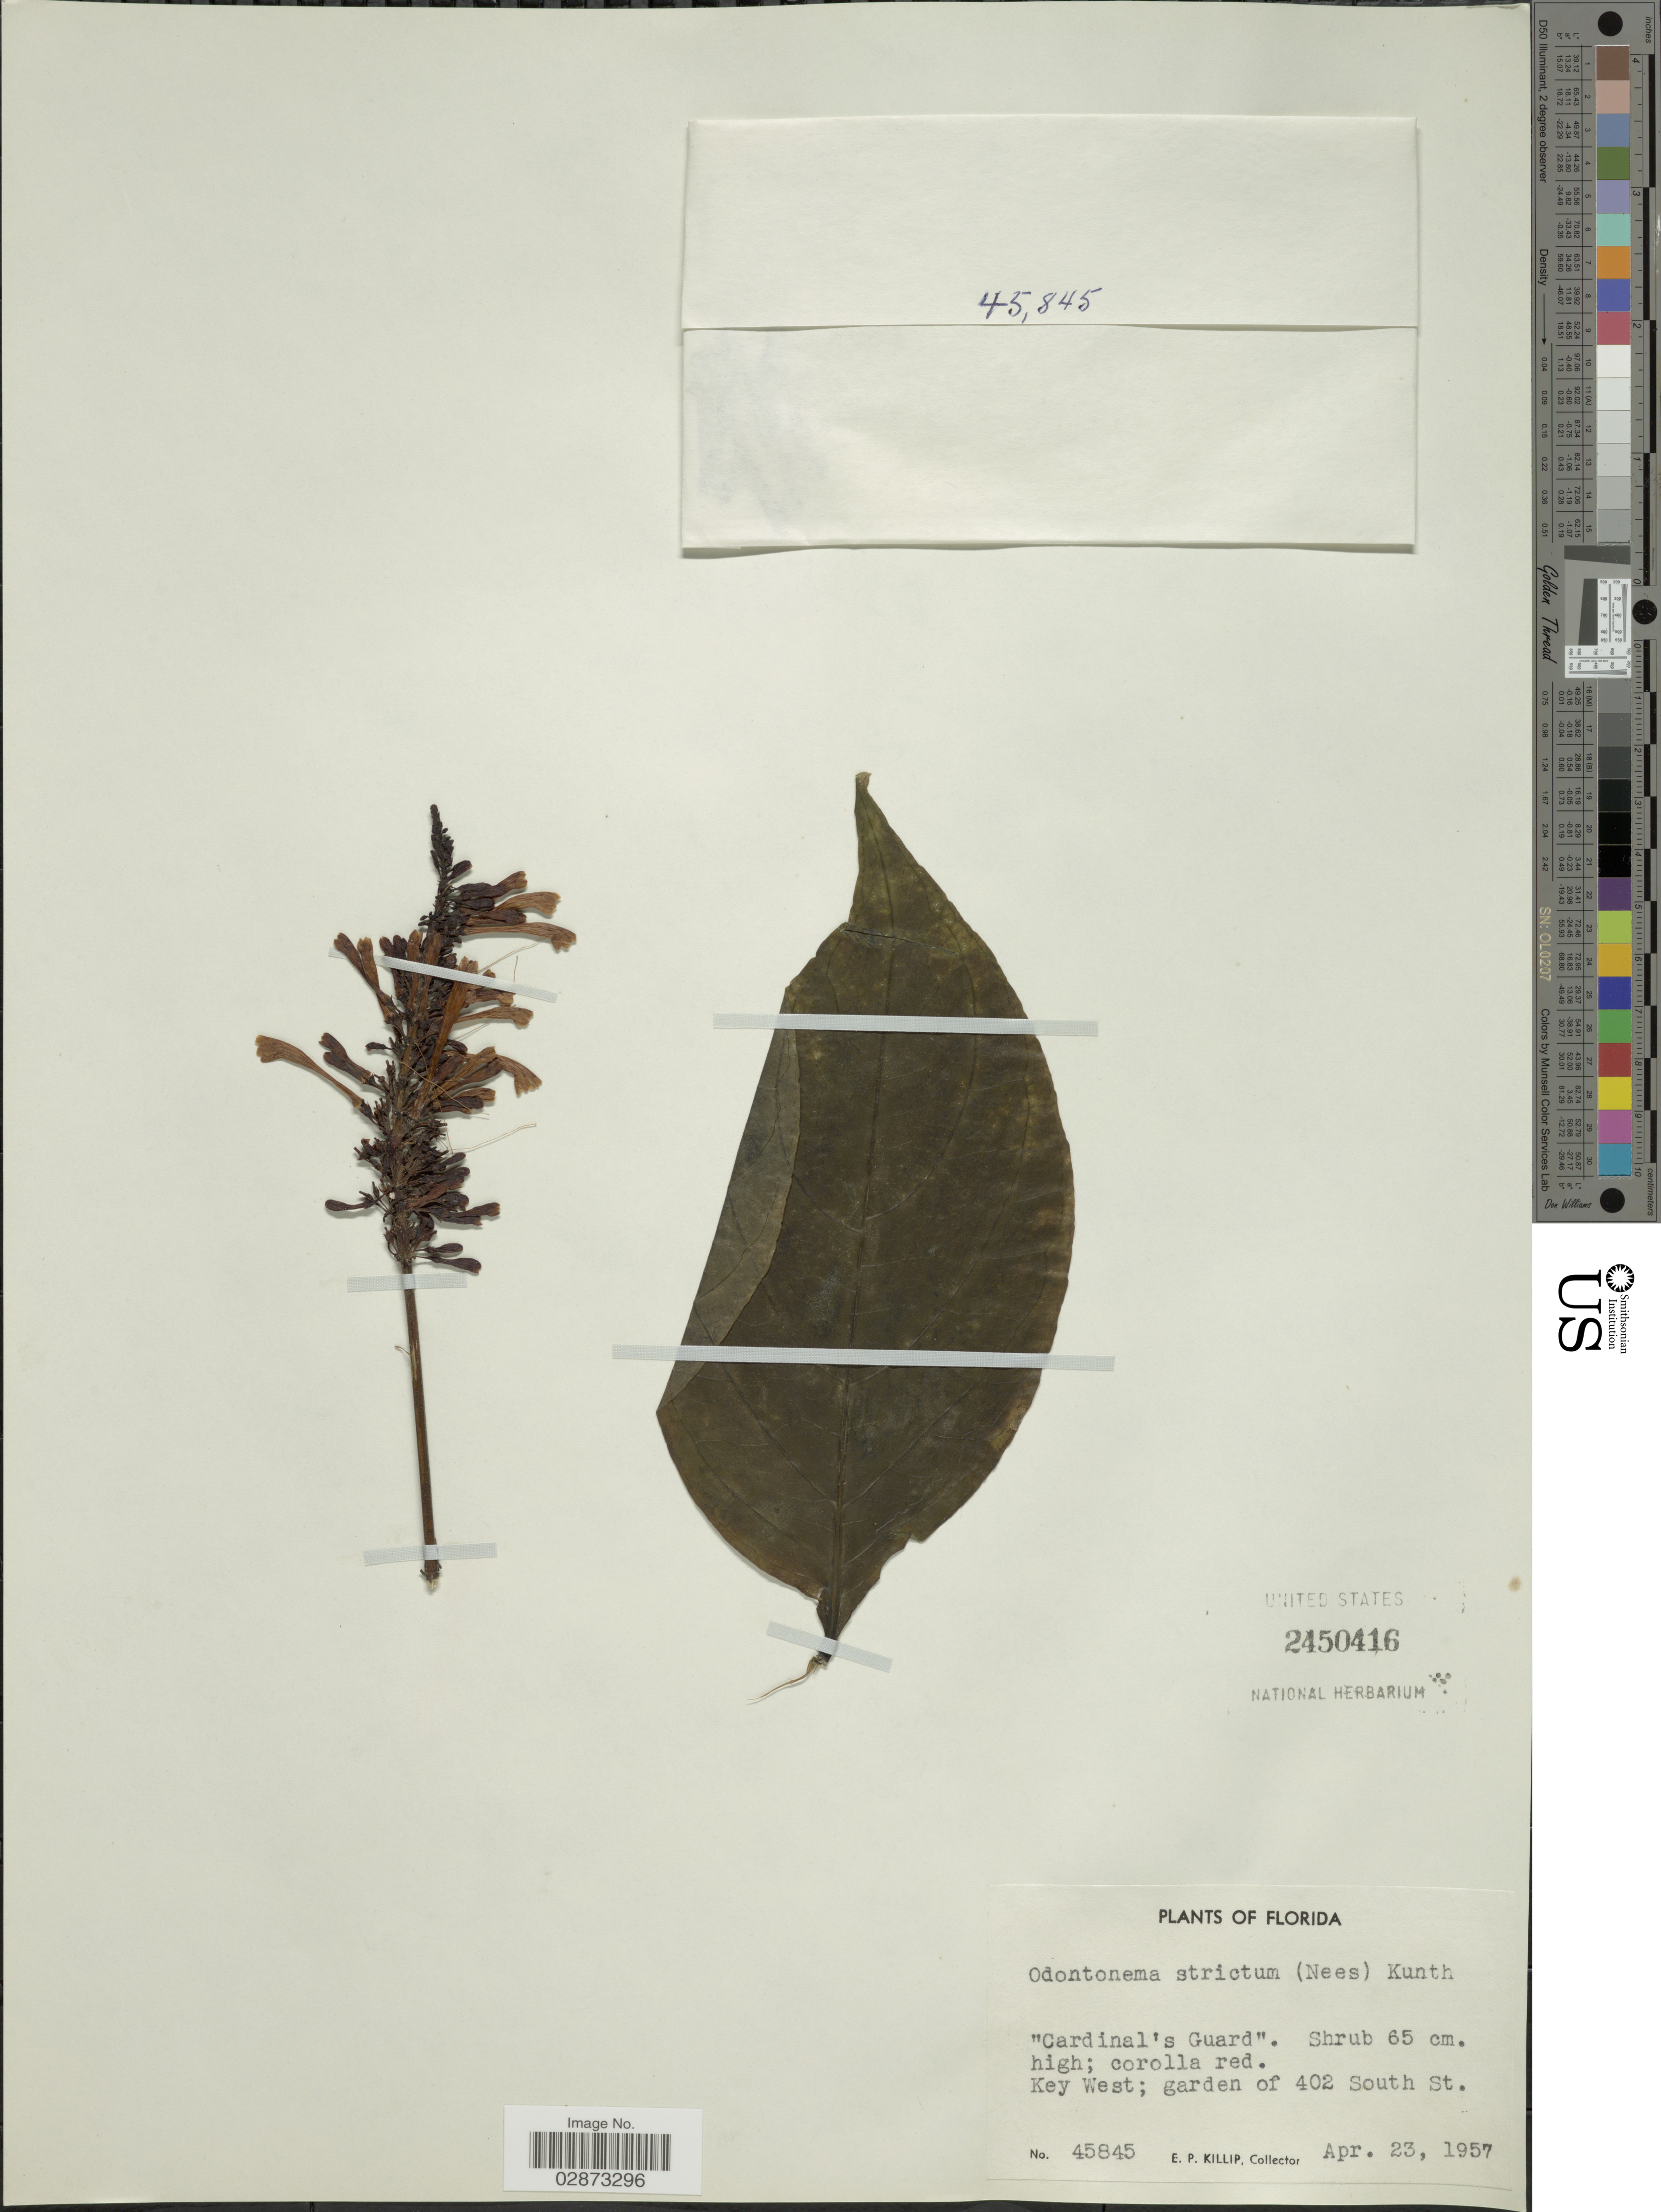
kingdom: Plantae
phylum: Tracheophyta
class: Magnoliopsida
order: Lamiales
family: Acanthaceae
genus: Odontonema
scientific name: Odontonema strictum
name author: (Nees) Kuntze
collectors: E. P. Killip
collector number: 45845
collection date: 1957-04-23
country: United States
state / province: Florida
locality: Cardinal's Guard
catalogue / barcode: US 2450416